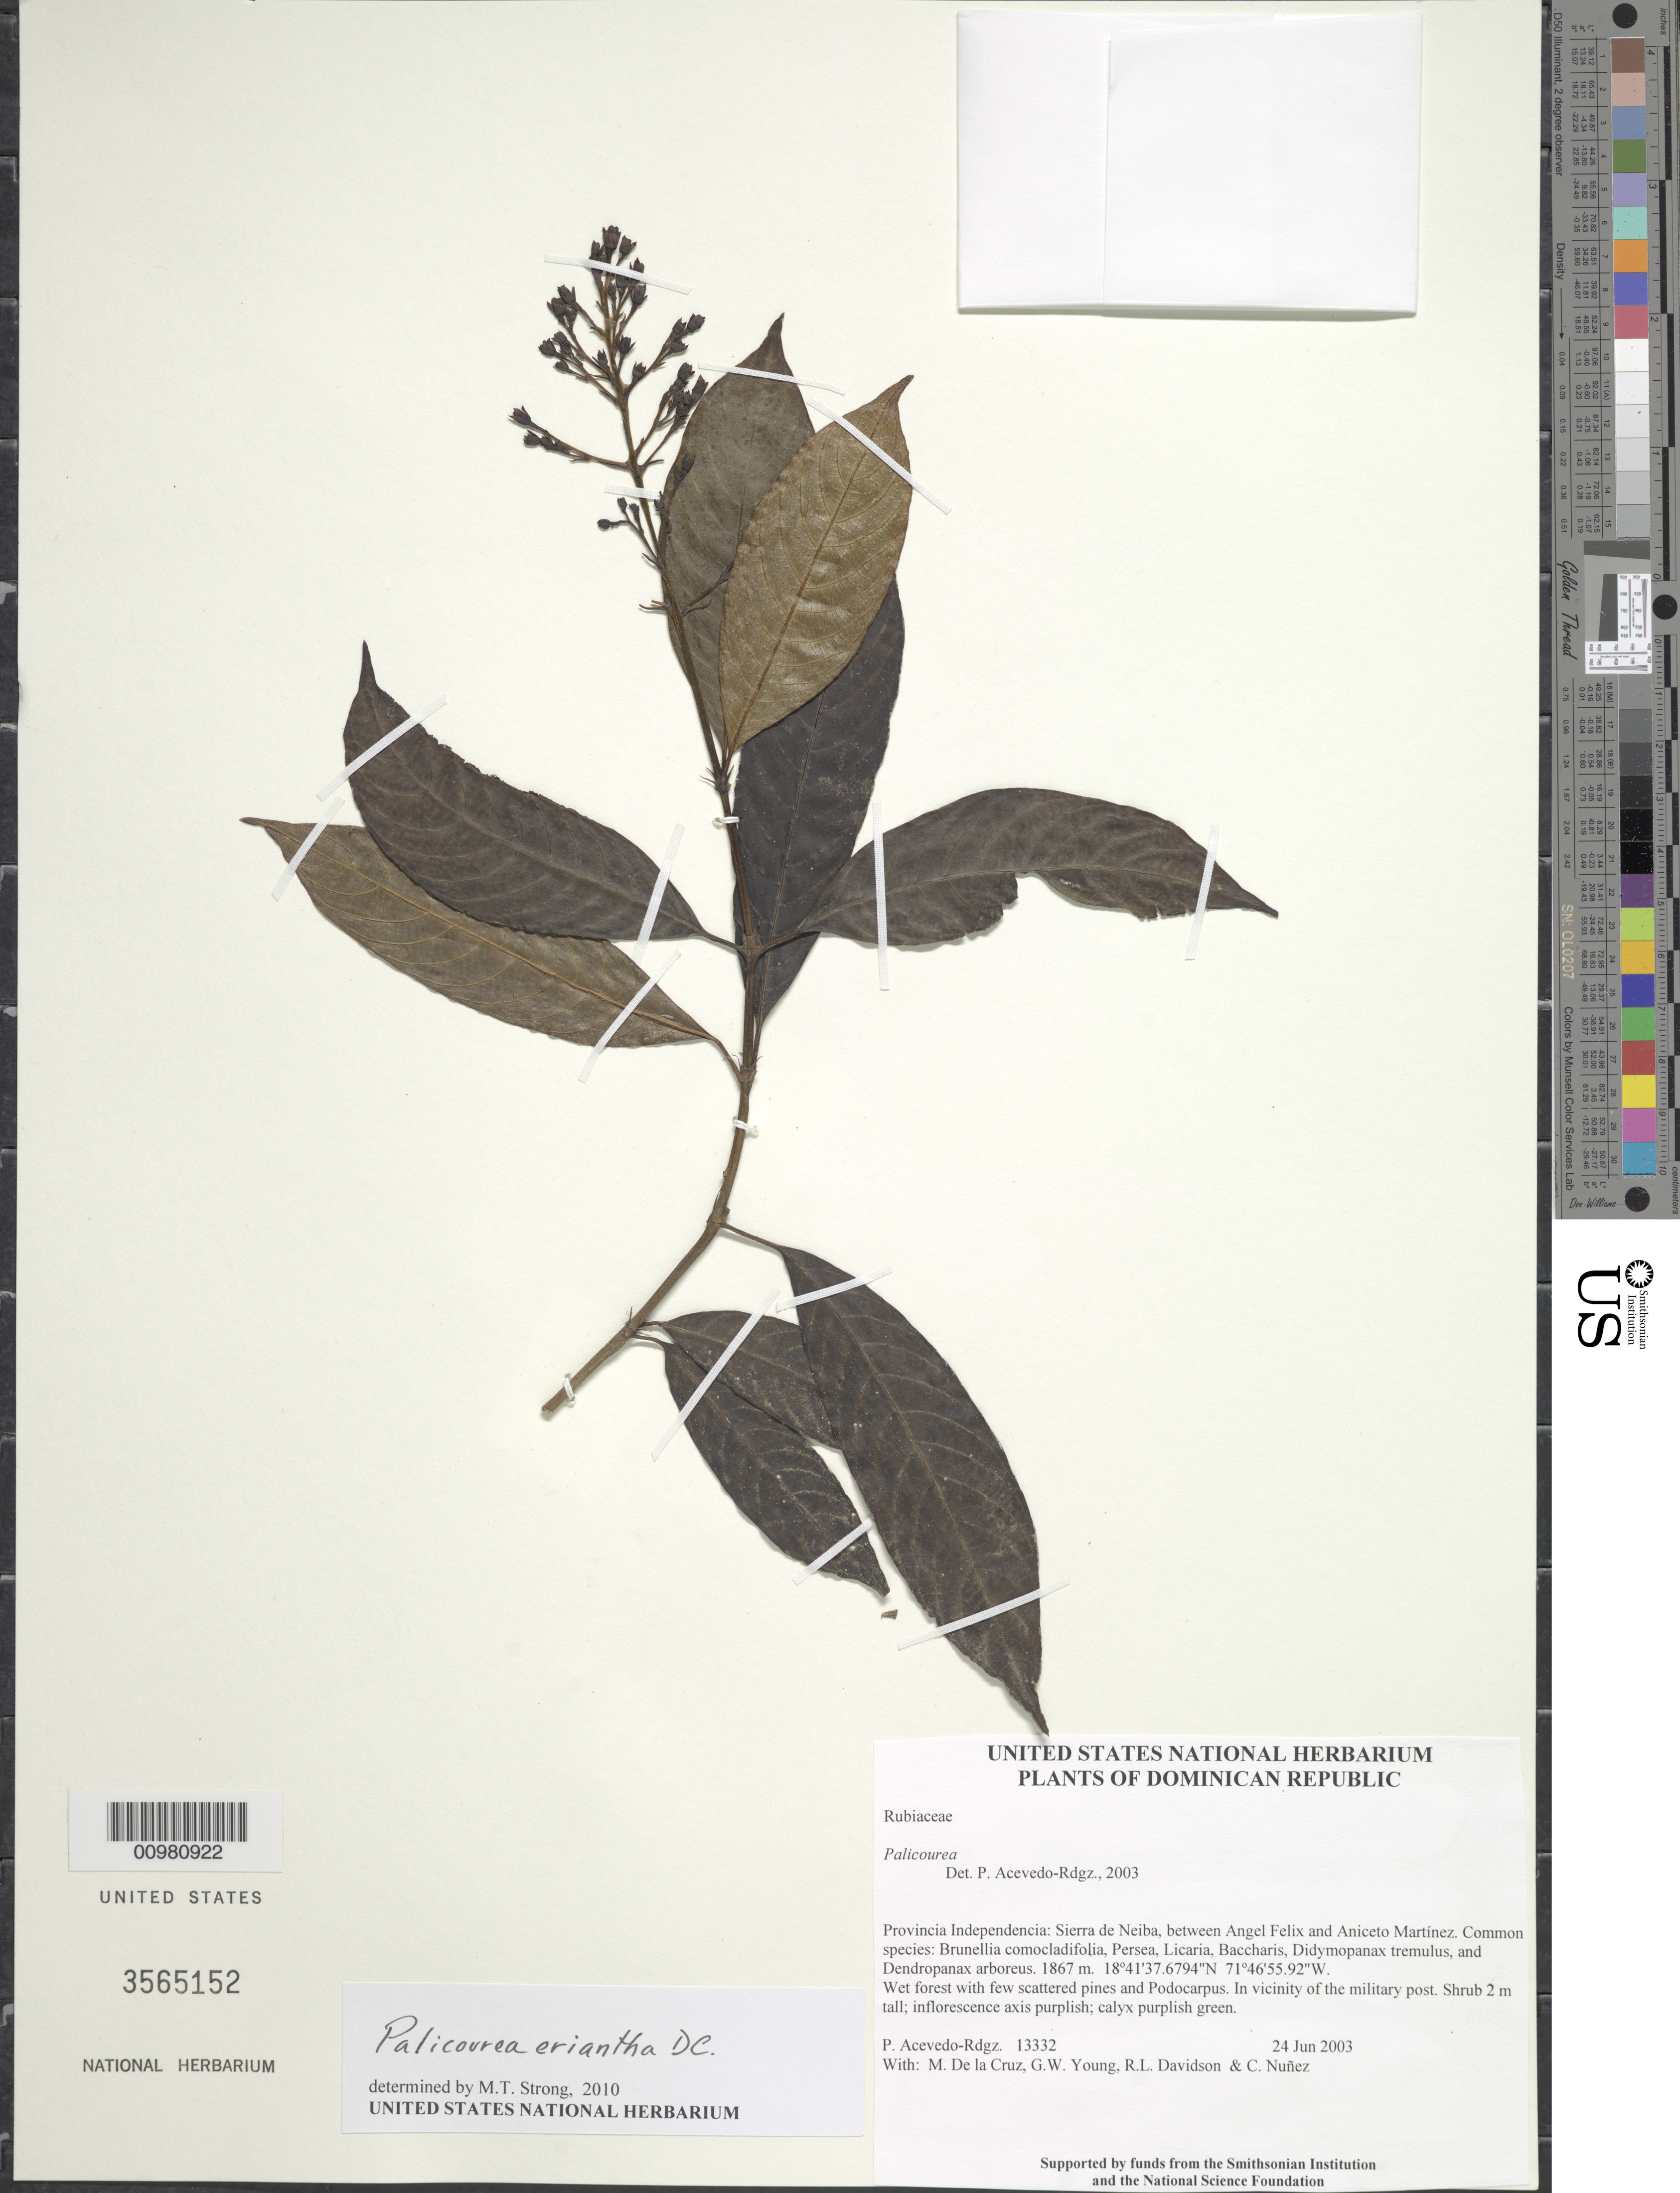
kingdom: Plantae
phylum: Tracheophyta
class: Magnoliopsida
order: Gentianales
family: Rubiaceae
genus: Palicourea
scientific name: Palicourea eriantha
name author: DC.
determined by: Strong, M. T., (US), Smithsonian Institution - National Museum of Natural History (UNITED STATES)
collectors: P. Acevedo-Rodr., M. de la Cruz, J. Rawlins, G. Young, R. Davidson & C. Nunez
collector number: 13332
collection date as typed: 24 Jun 2003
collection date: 2003-06-24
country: Dominican Republic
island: Hispaniola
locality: Provincia Independencia: Sierra de Neiba, between Angel Felix and Aniceto Martínez. Common species: Brunellia comocladifolia, Persea, Licaria, Baccharis, Didymopanax tremulus, and Dendropanax arboreus.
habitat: Wet forest with few scattered pines and Podocarpus. In vicinity of the military post.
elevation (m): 1867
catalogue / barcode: US 3565152